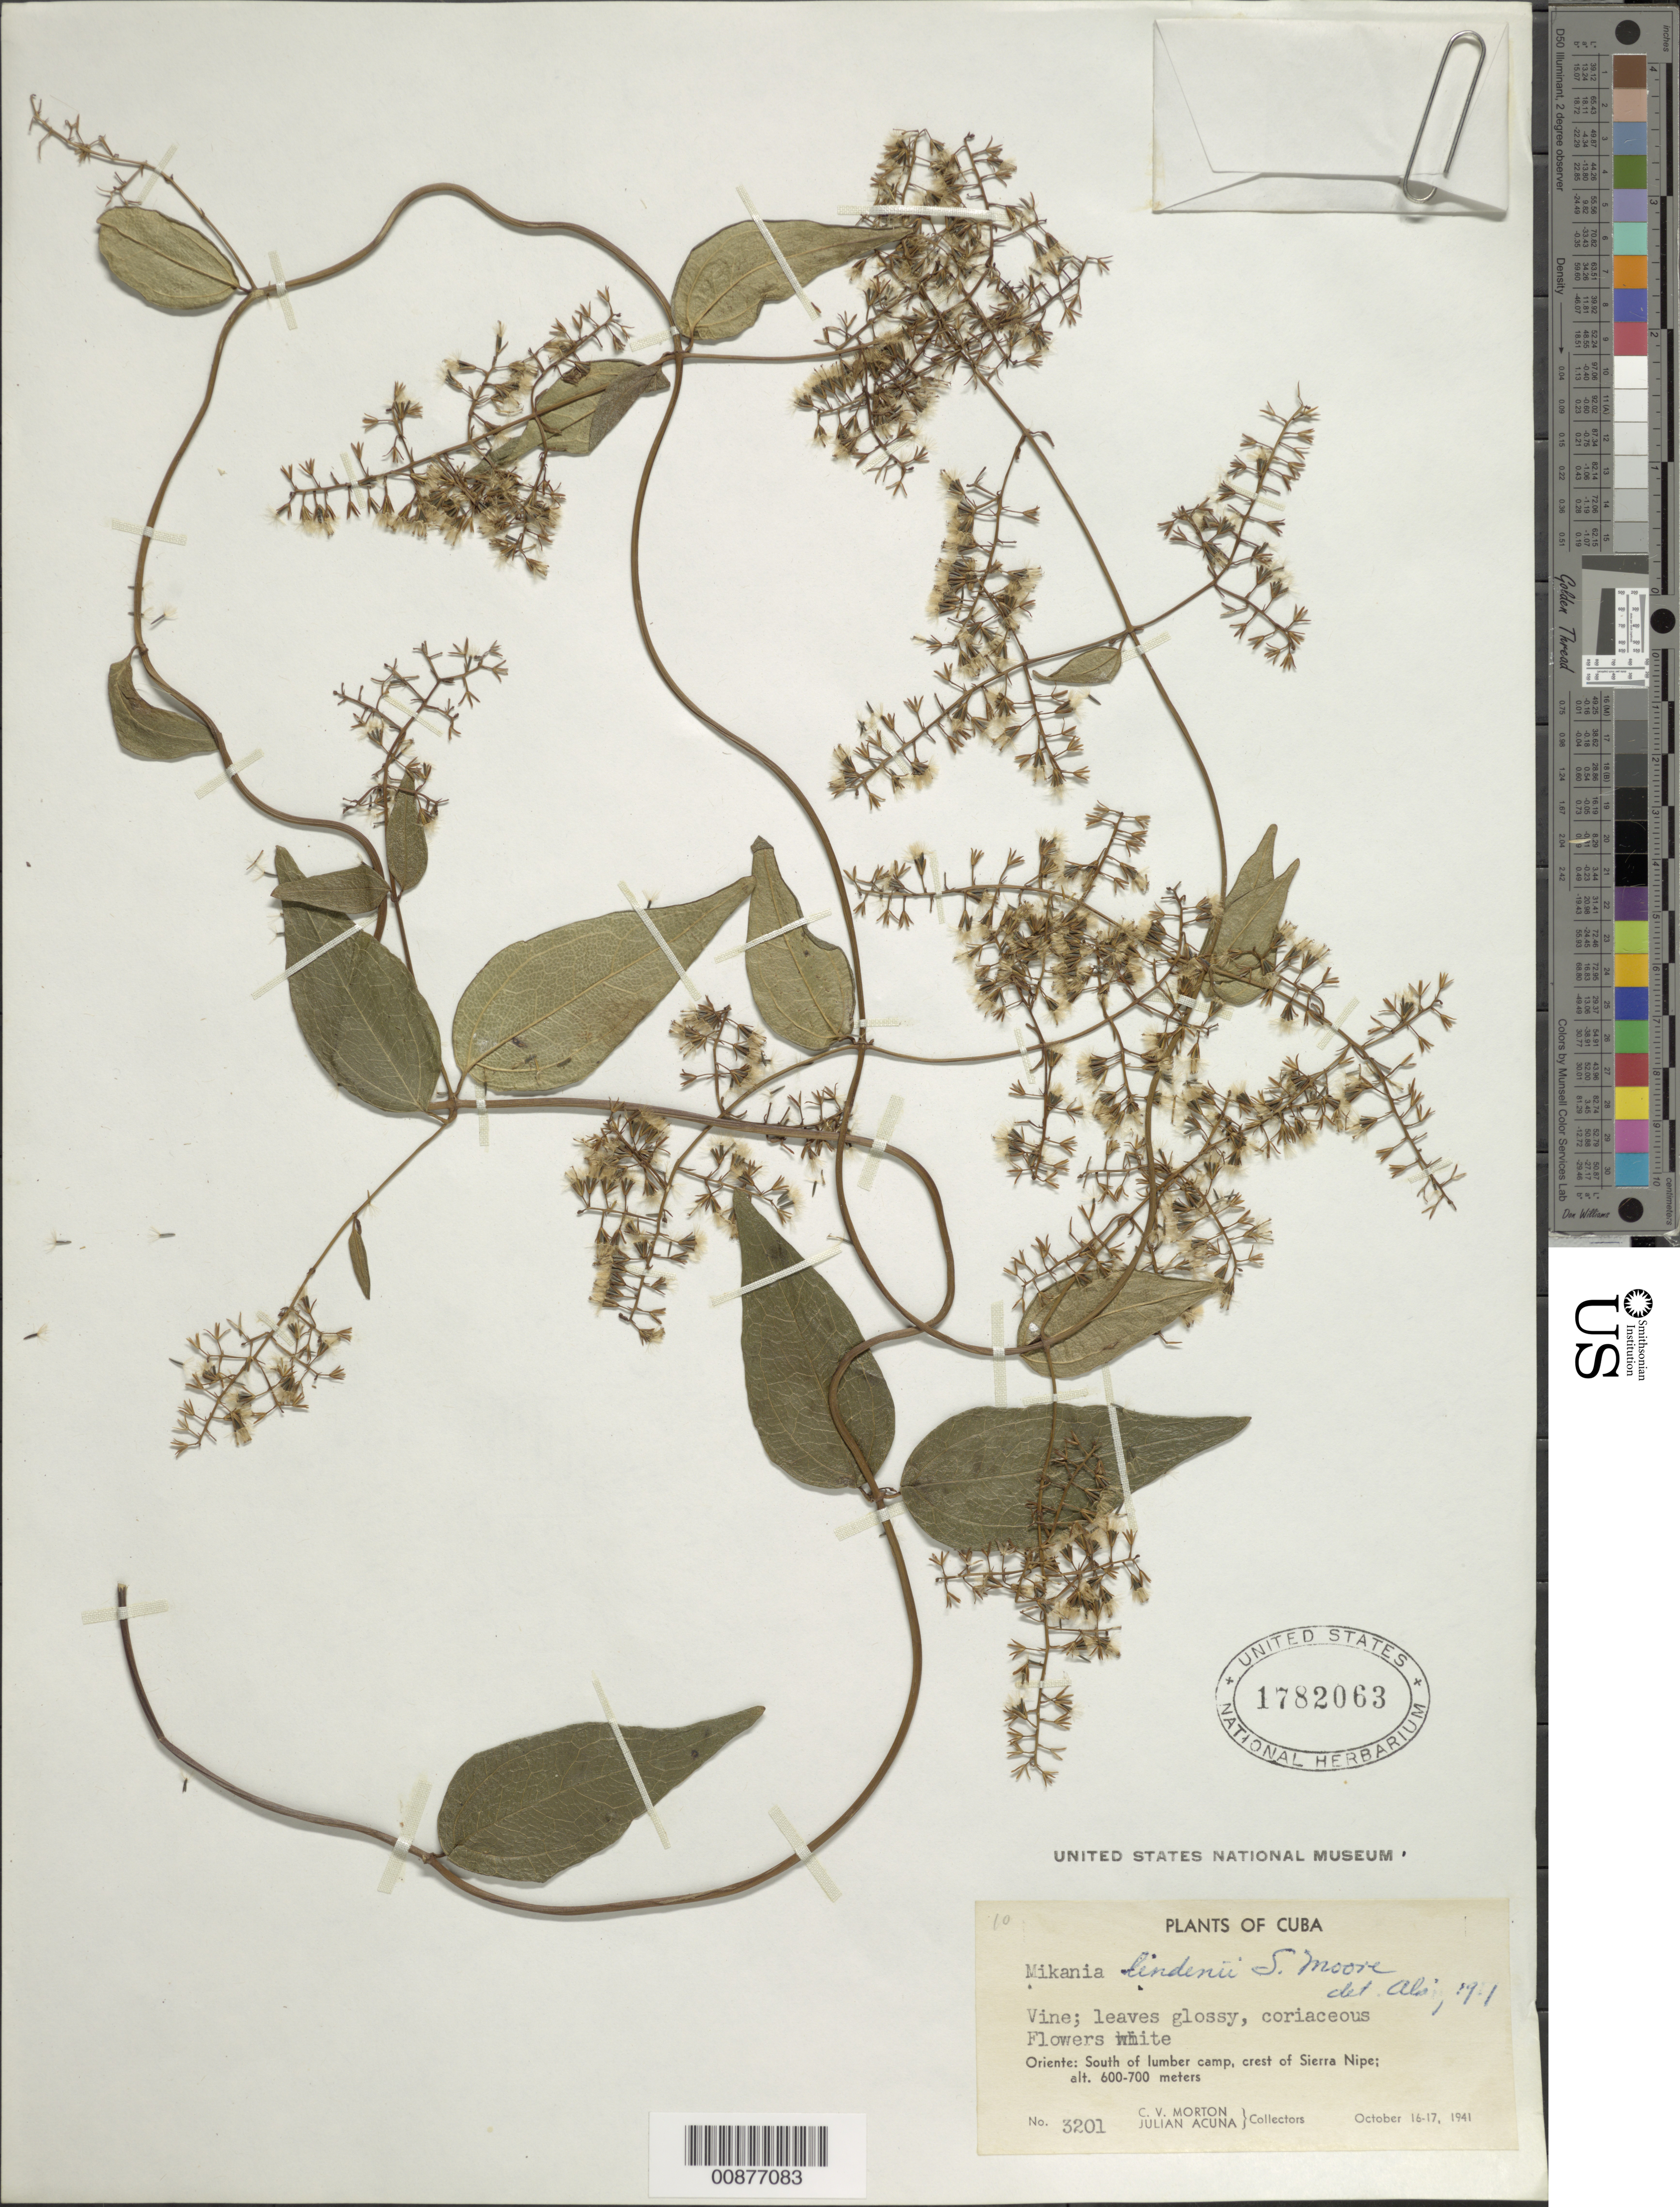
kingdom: Plantae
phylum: Tracheophyta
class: Magnoliopsida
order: Asterales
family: Asteraceae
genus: Mikania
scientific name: Mikania lindenii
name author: S. Moore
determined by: Liogier, Alain H.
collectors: C. V. Morton & J. Acuña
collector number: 3201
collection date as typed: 16 Oct 1941 to 17 Oct 1941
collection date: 1941-10-16/1941-10-17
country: Cuba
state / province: Oriente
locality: South of lumber camp, crest of Sierra Nipe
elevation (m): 600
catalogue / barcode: US 1782063